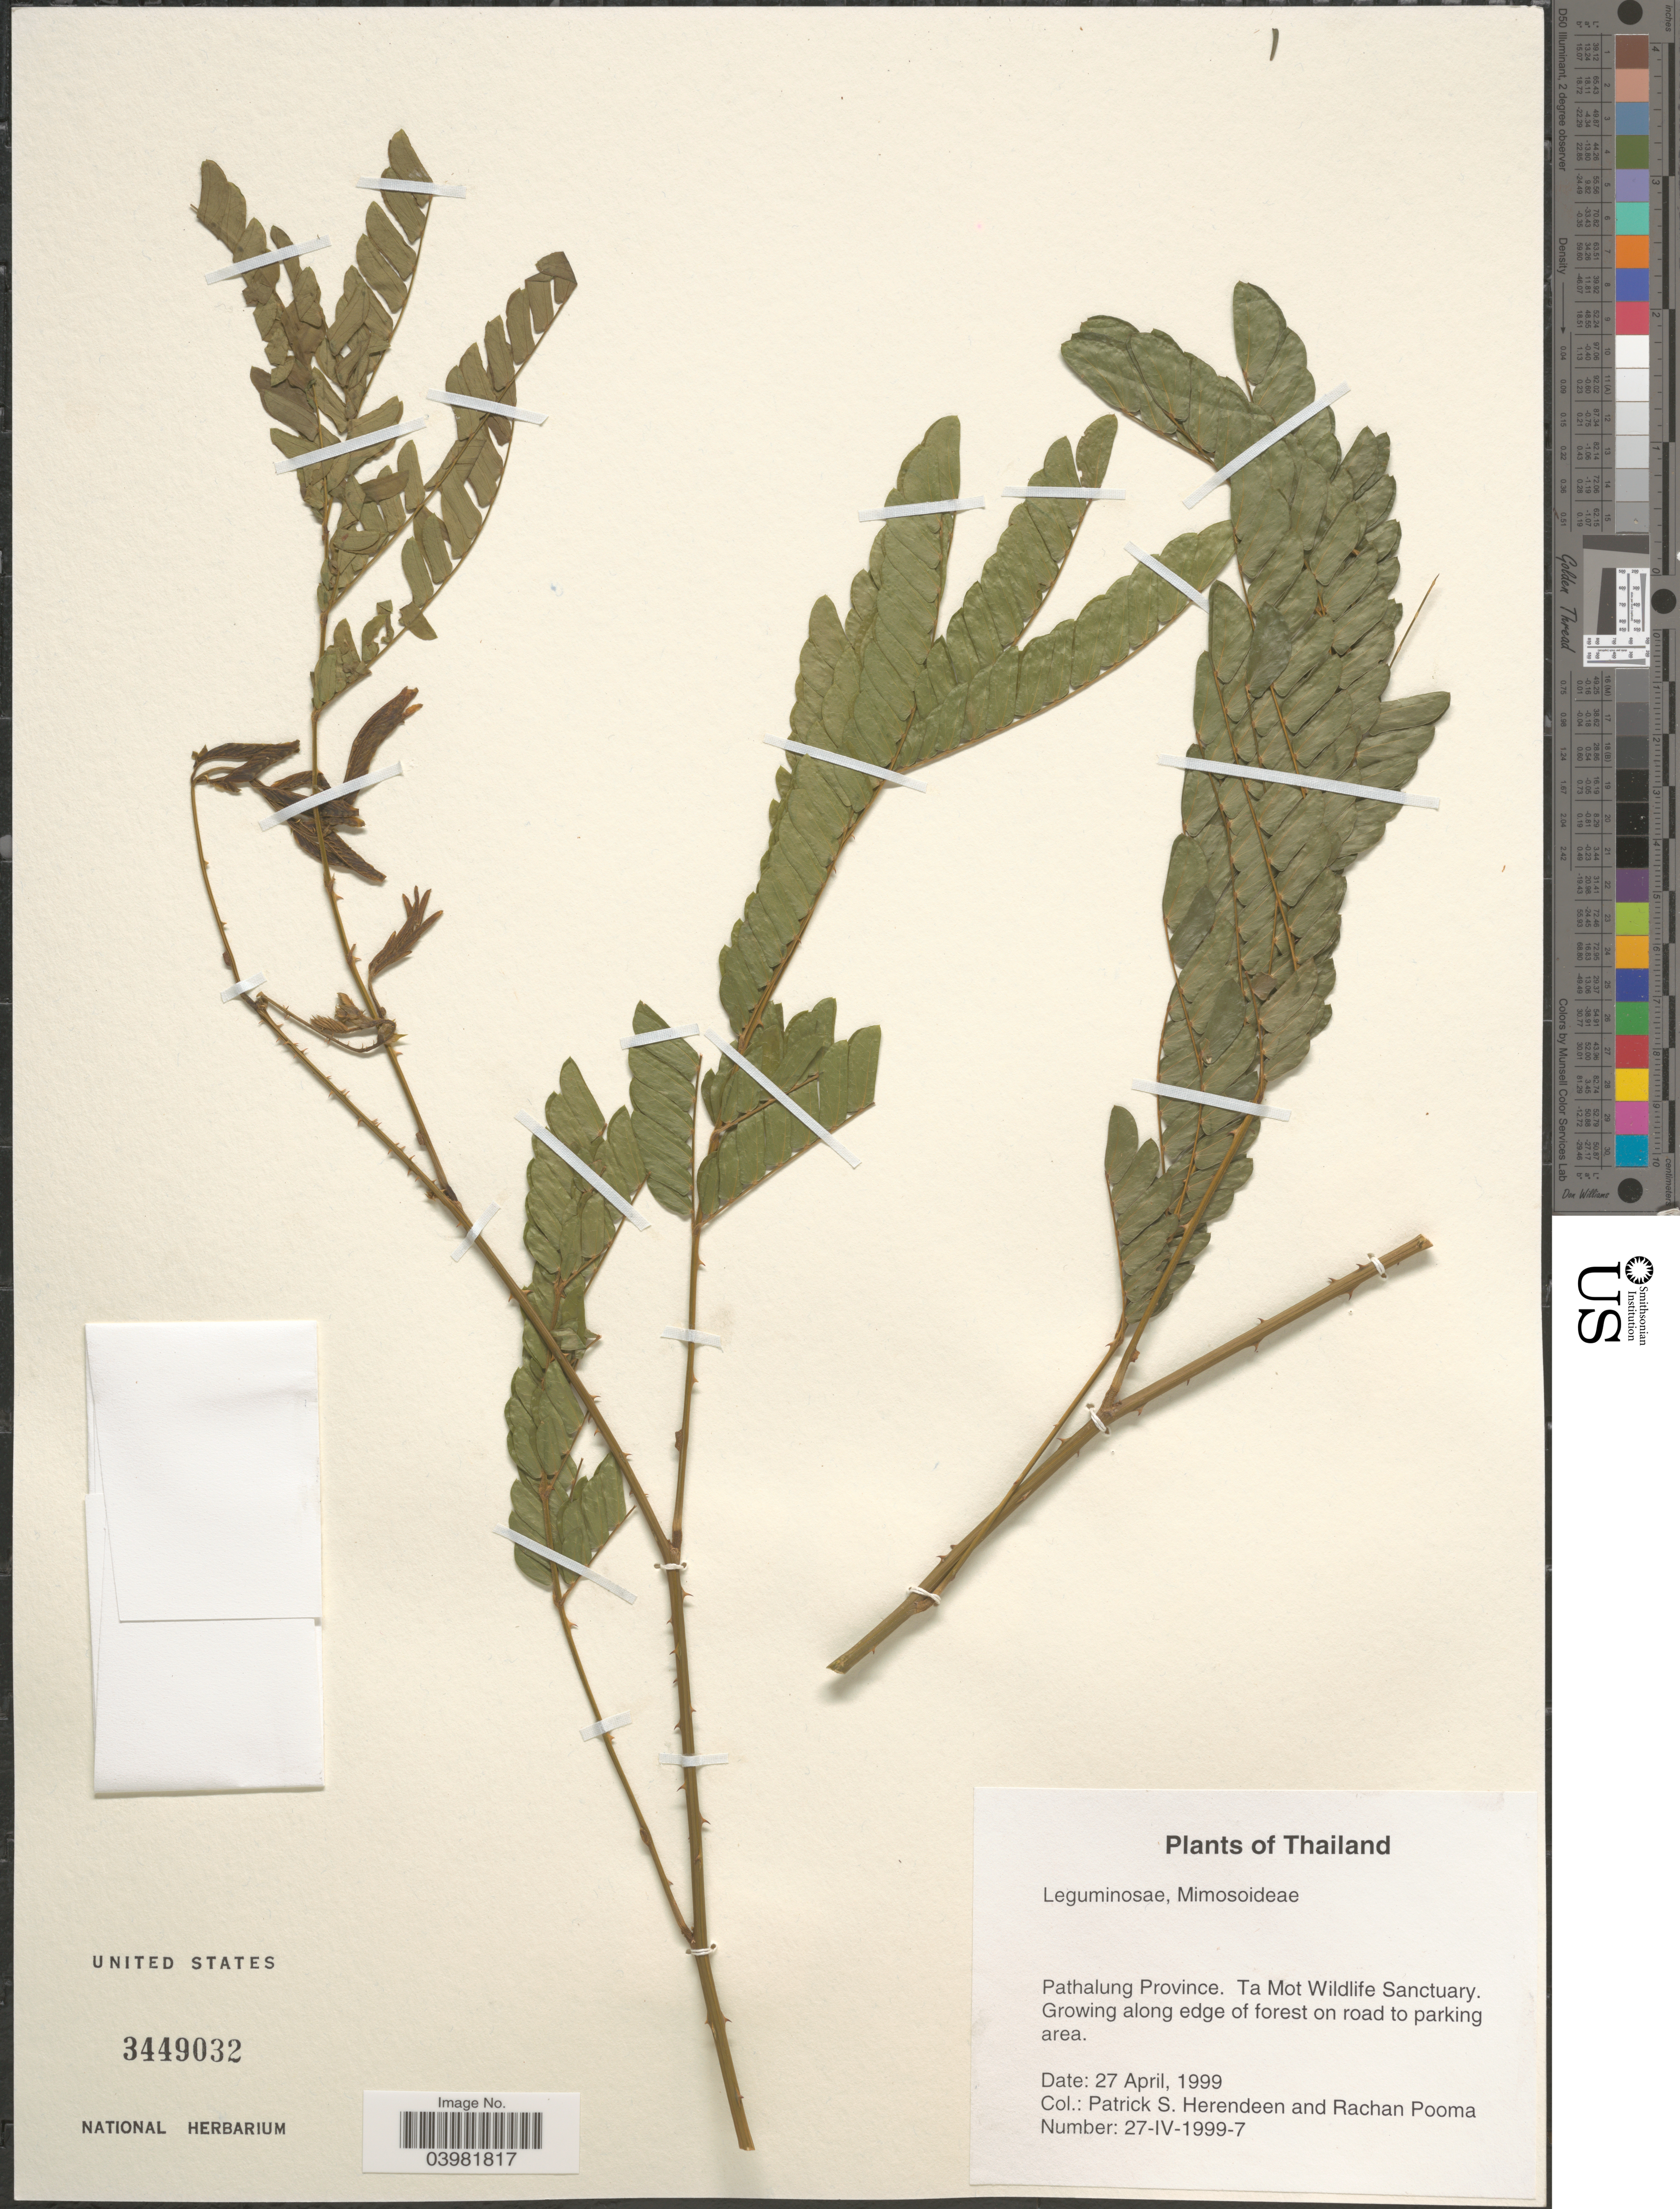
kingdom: Plantae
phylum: Tracheophyta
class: Magnoliopsida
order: Fabales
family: Fabaceae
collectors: P. S. Herendeen & R. Pooma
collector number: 27-IV-1999-7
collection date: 1999-04-27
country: Thailand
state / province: Phattalung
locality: Pathalung Province. Ta Mot Wildlife Sanctuary. On road to parking area.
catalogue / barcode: US 3449032